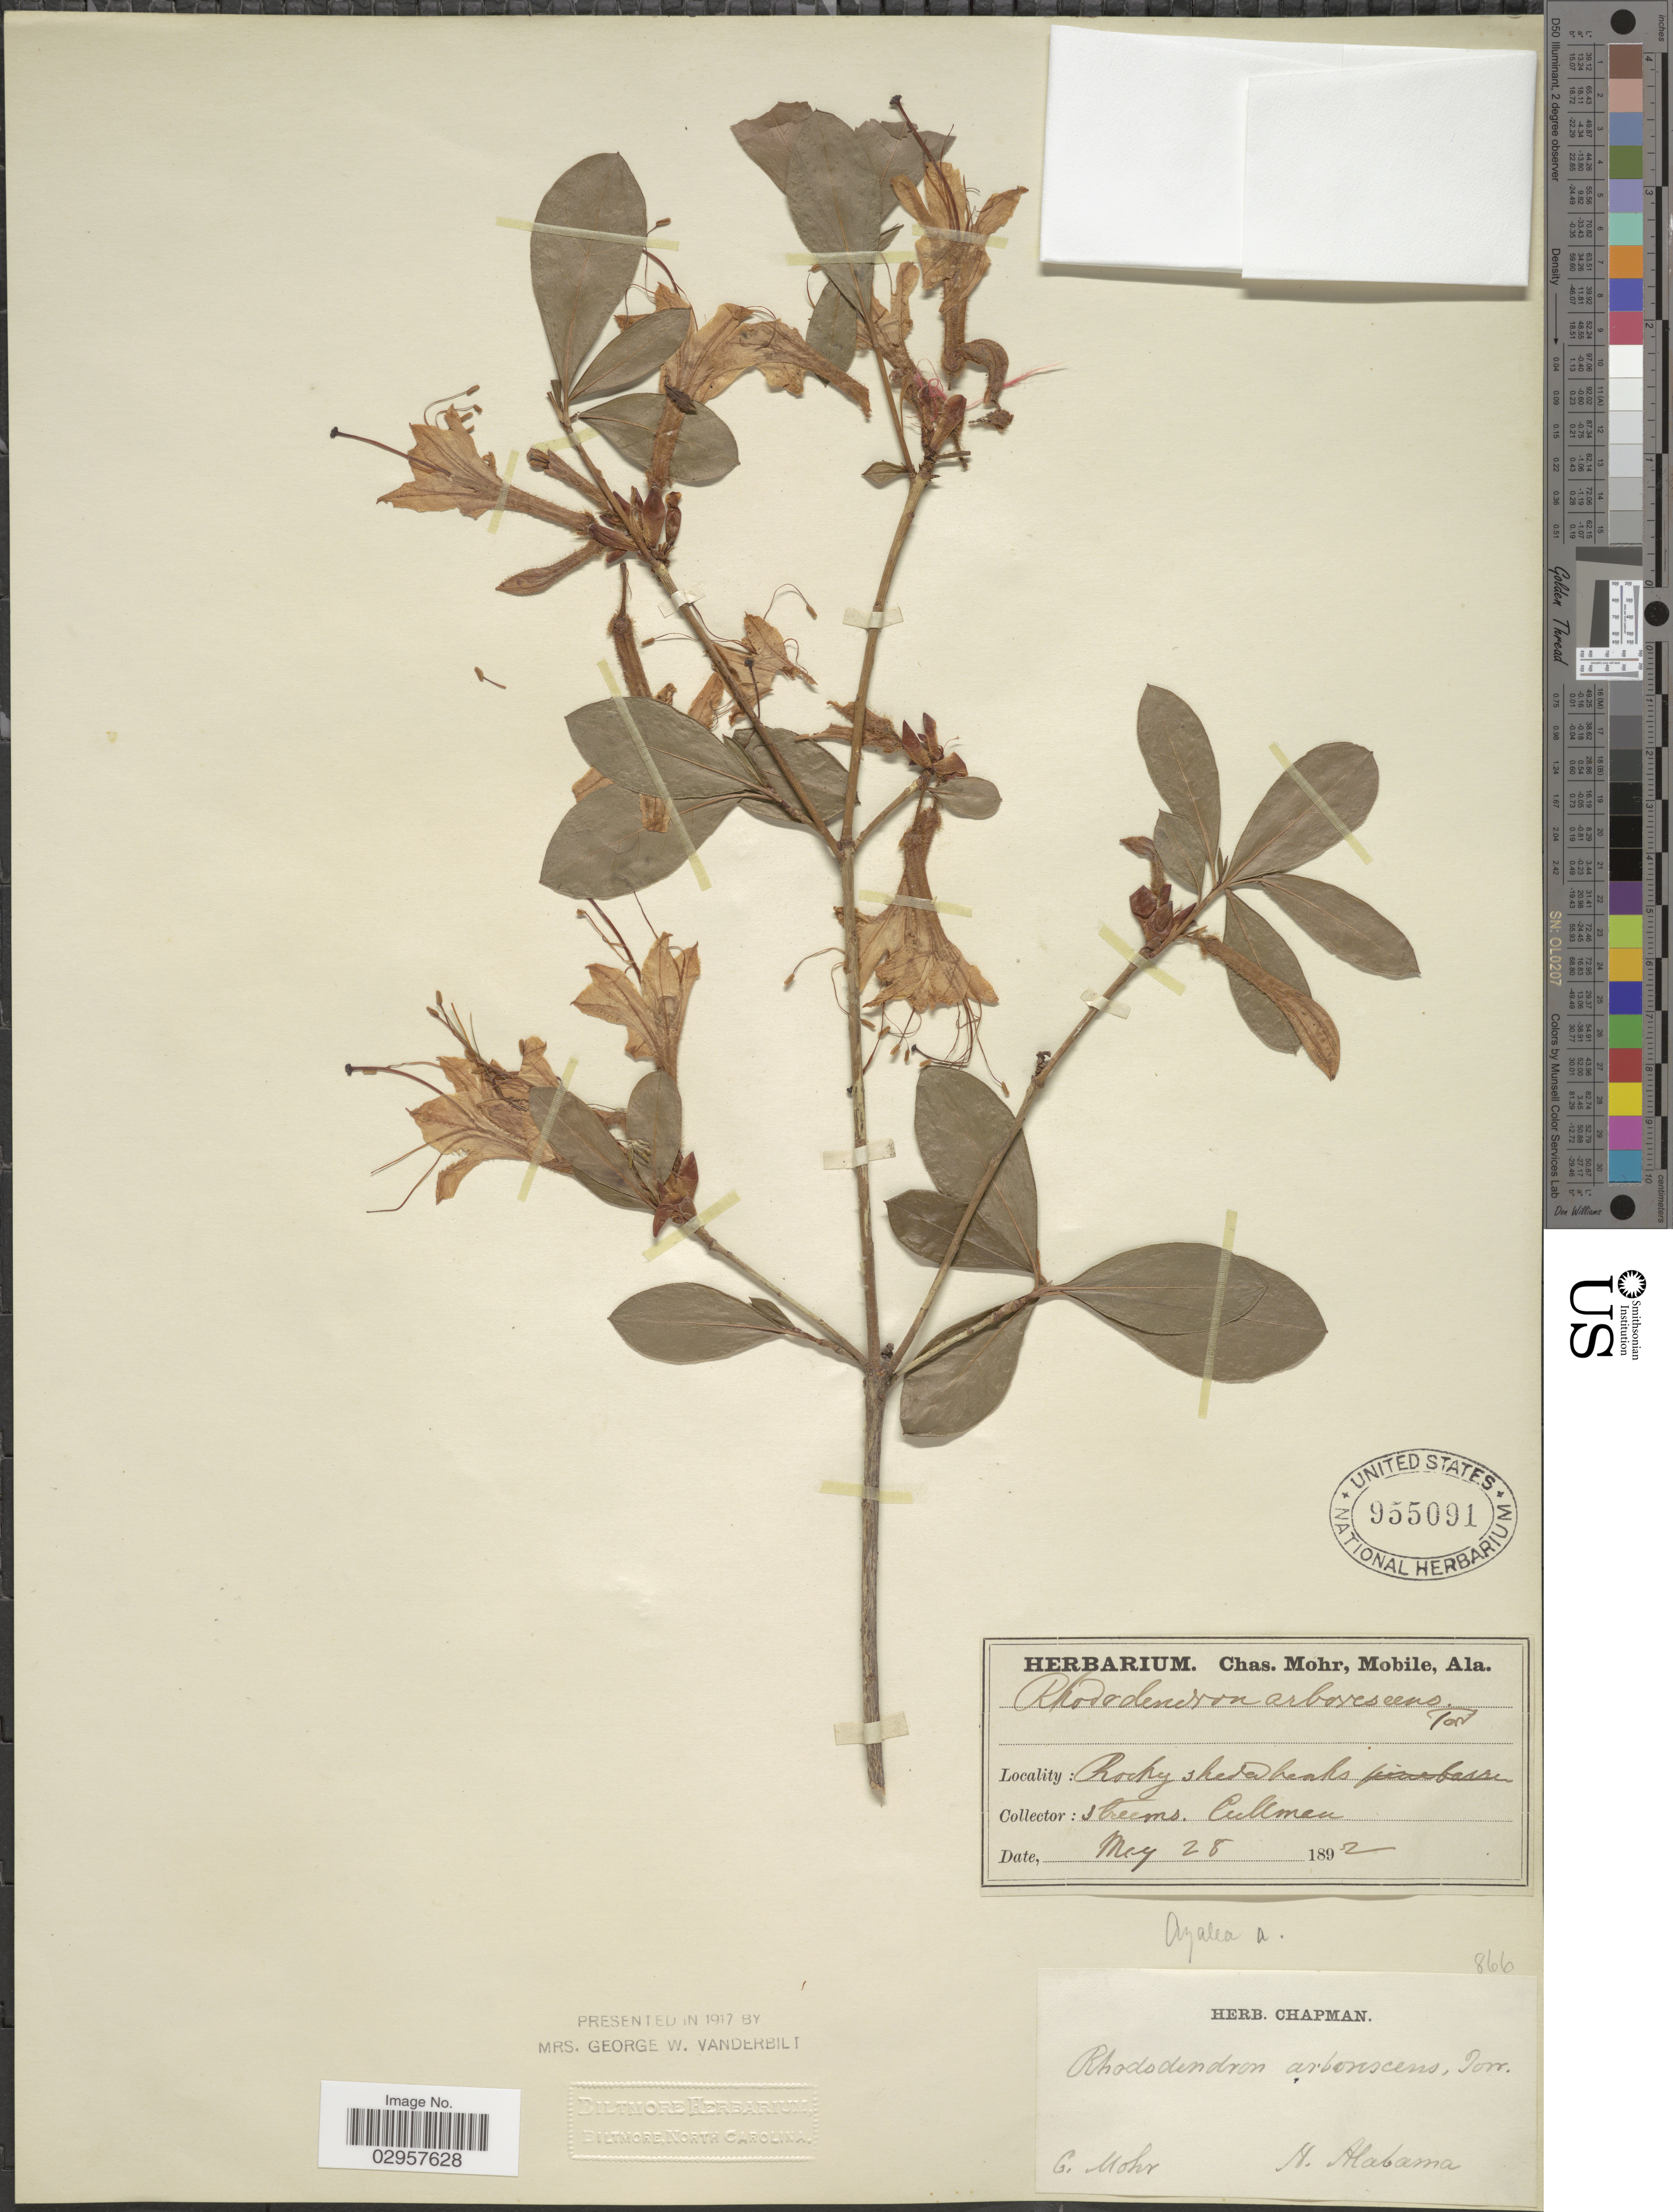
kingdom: Plantae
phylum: Tracheophyta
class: Magnoliopsida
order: Ericales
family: Ericaceae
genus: Rhododendron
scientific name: Rhododendron arborescens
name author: (Pursh) Torr.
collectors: Mohr, C. T. (herbarium)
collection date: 1892-05-28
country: United States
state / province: Alabama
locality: N. Alabama. Cullman.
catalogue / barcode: US 955091